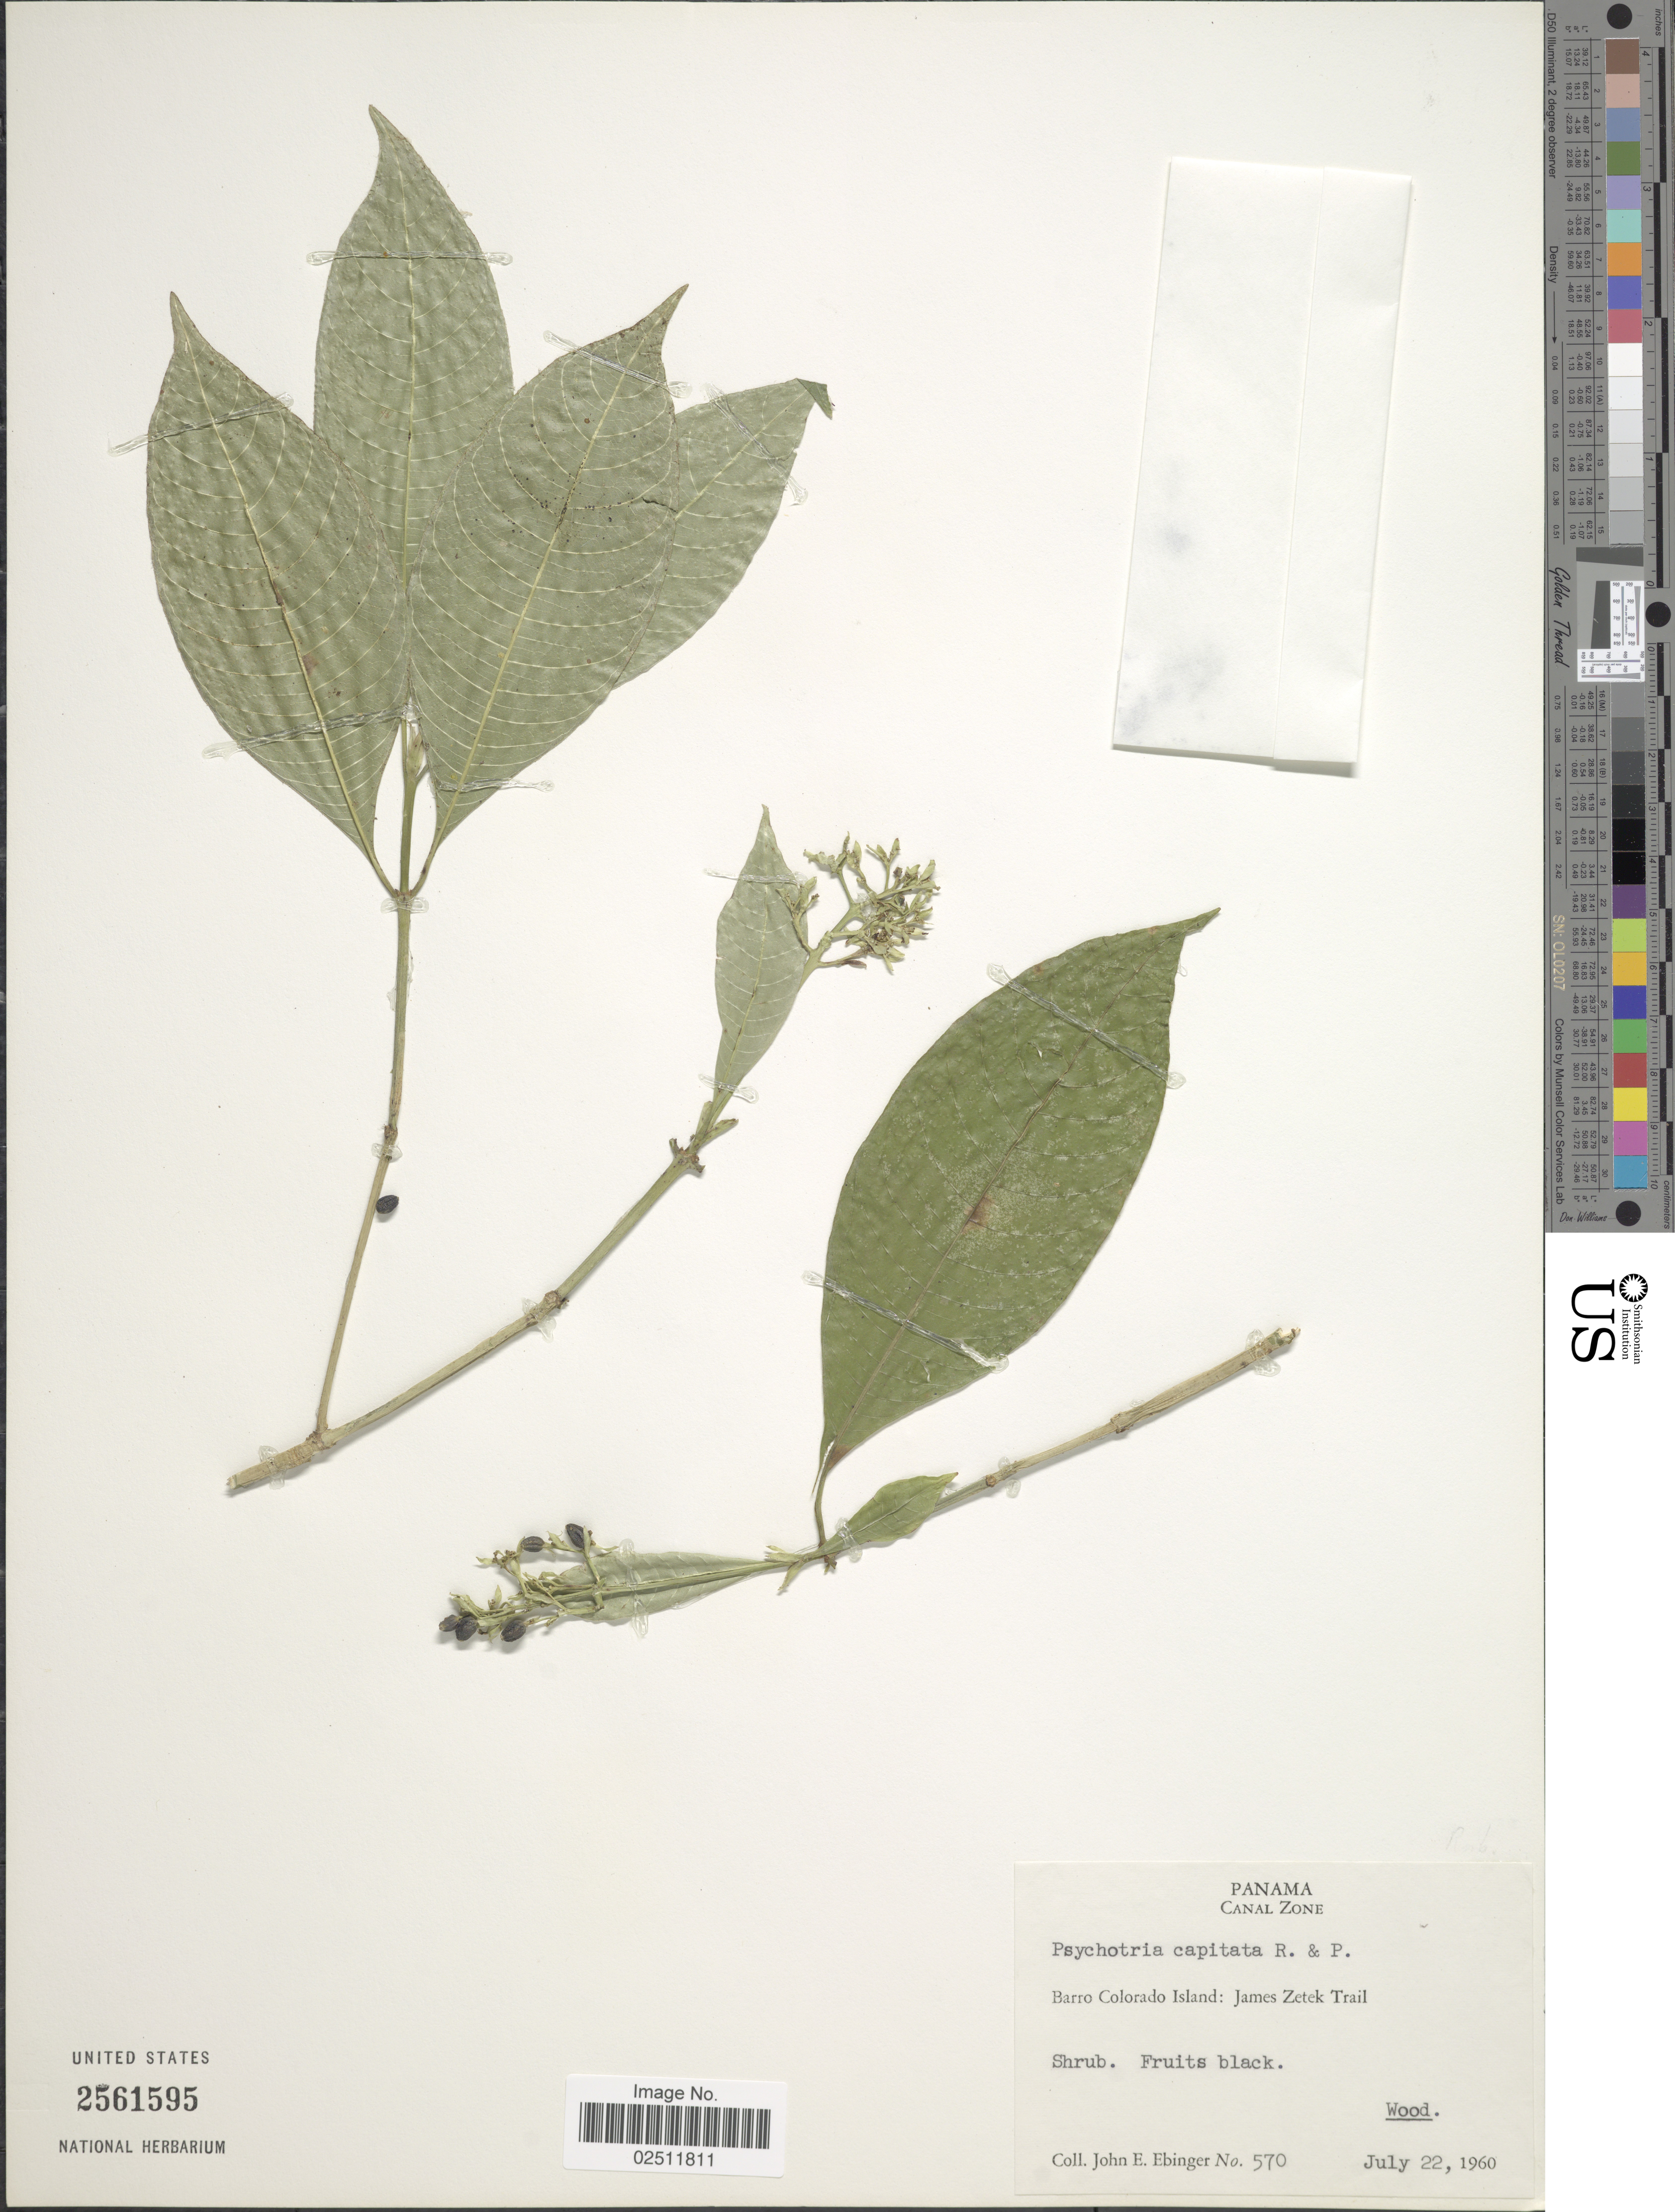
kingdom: Plantae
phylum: Tracheophyta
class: Magnoliopsida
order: Gentianales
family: Rubiaceae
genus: Psychotria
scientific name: Psychotria capitata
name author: Ruiz & Pav.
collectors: J. Ebinger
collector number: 570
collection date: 1960-07-22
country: Panama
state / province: Panamá Oeste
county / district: Canal Zone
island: Barro Colorado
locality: Canal Zone. Barro Colorado Island: James Zetek Trail.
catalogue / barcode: US 2561595